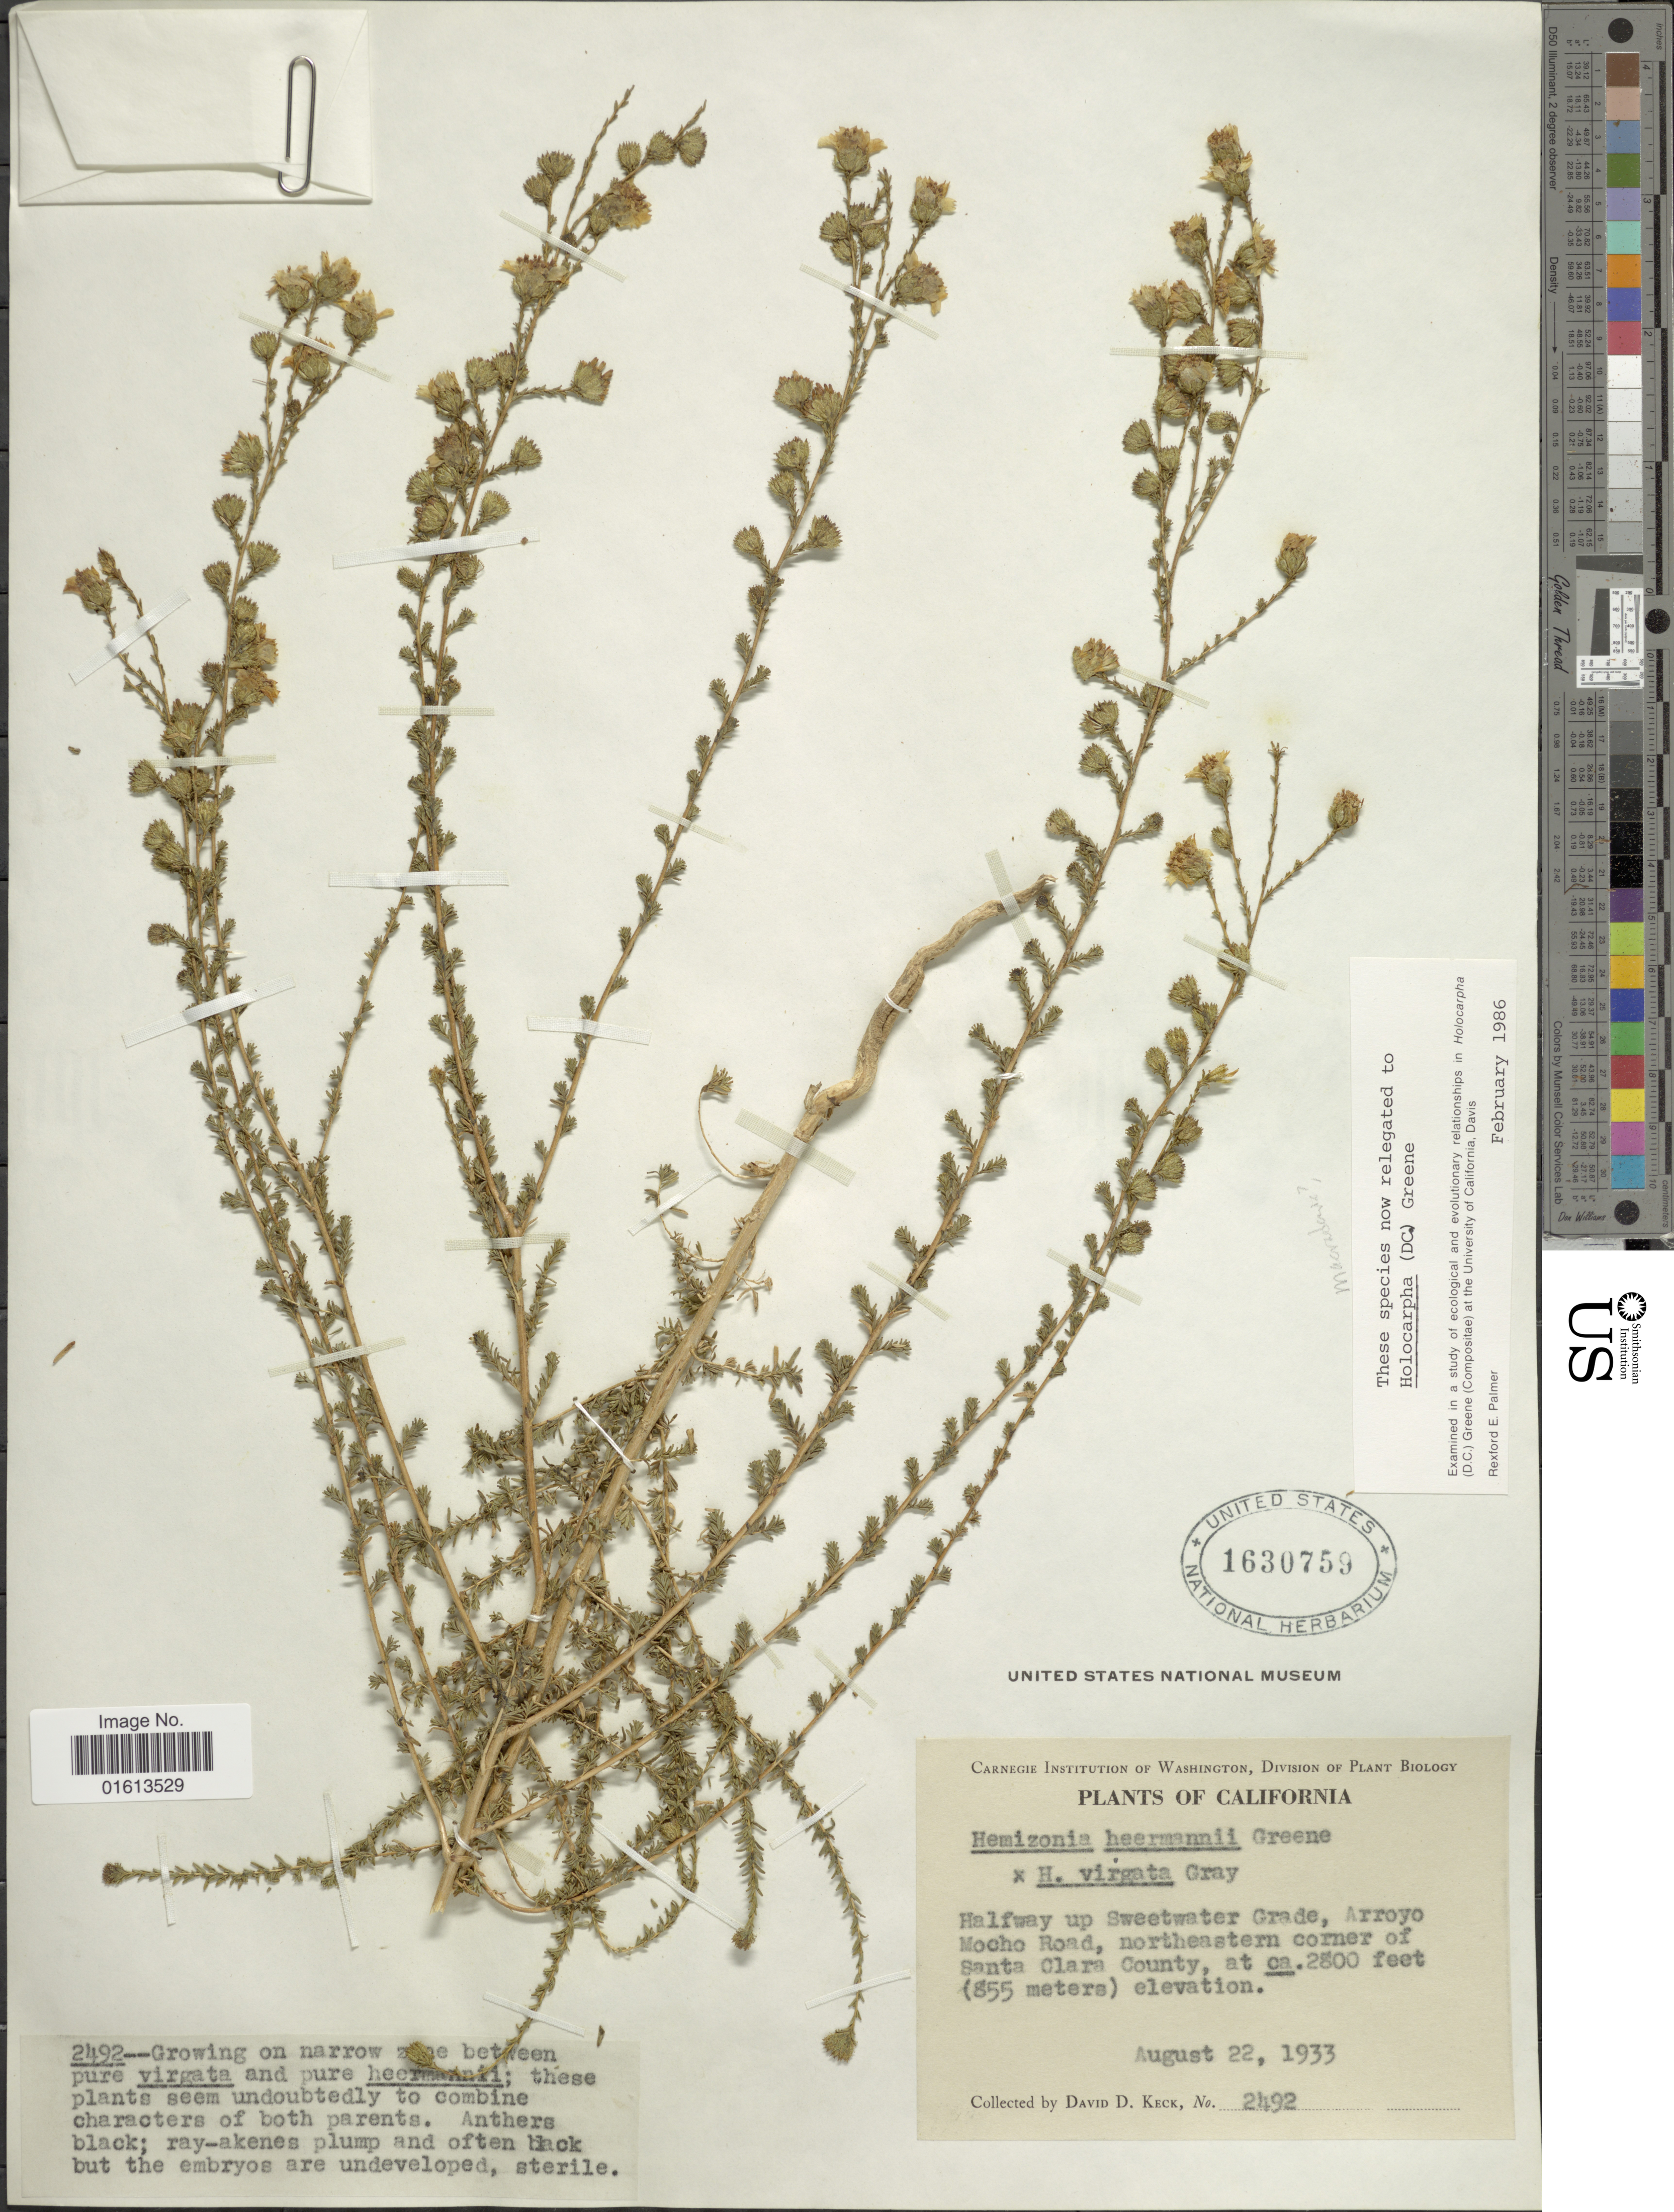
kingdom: Plantae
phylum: Tracheophyta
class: Magnoliopsida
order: Asterales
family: Asteraceae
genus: Holocarpha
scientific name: Holocarpha heermannii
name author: (Greene) D.D. Keck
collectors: D. D. Keck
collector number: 2492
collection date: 1933-08-22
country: United States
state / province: California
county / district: Santa Clara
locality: Halfway up Sweetwater Grade, Arroyo Mocho Road, northeastern corner of Santa Clara County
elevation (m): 853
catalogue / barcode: US 1630759